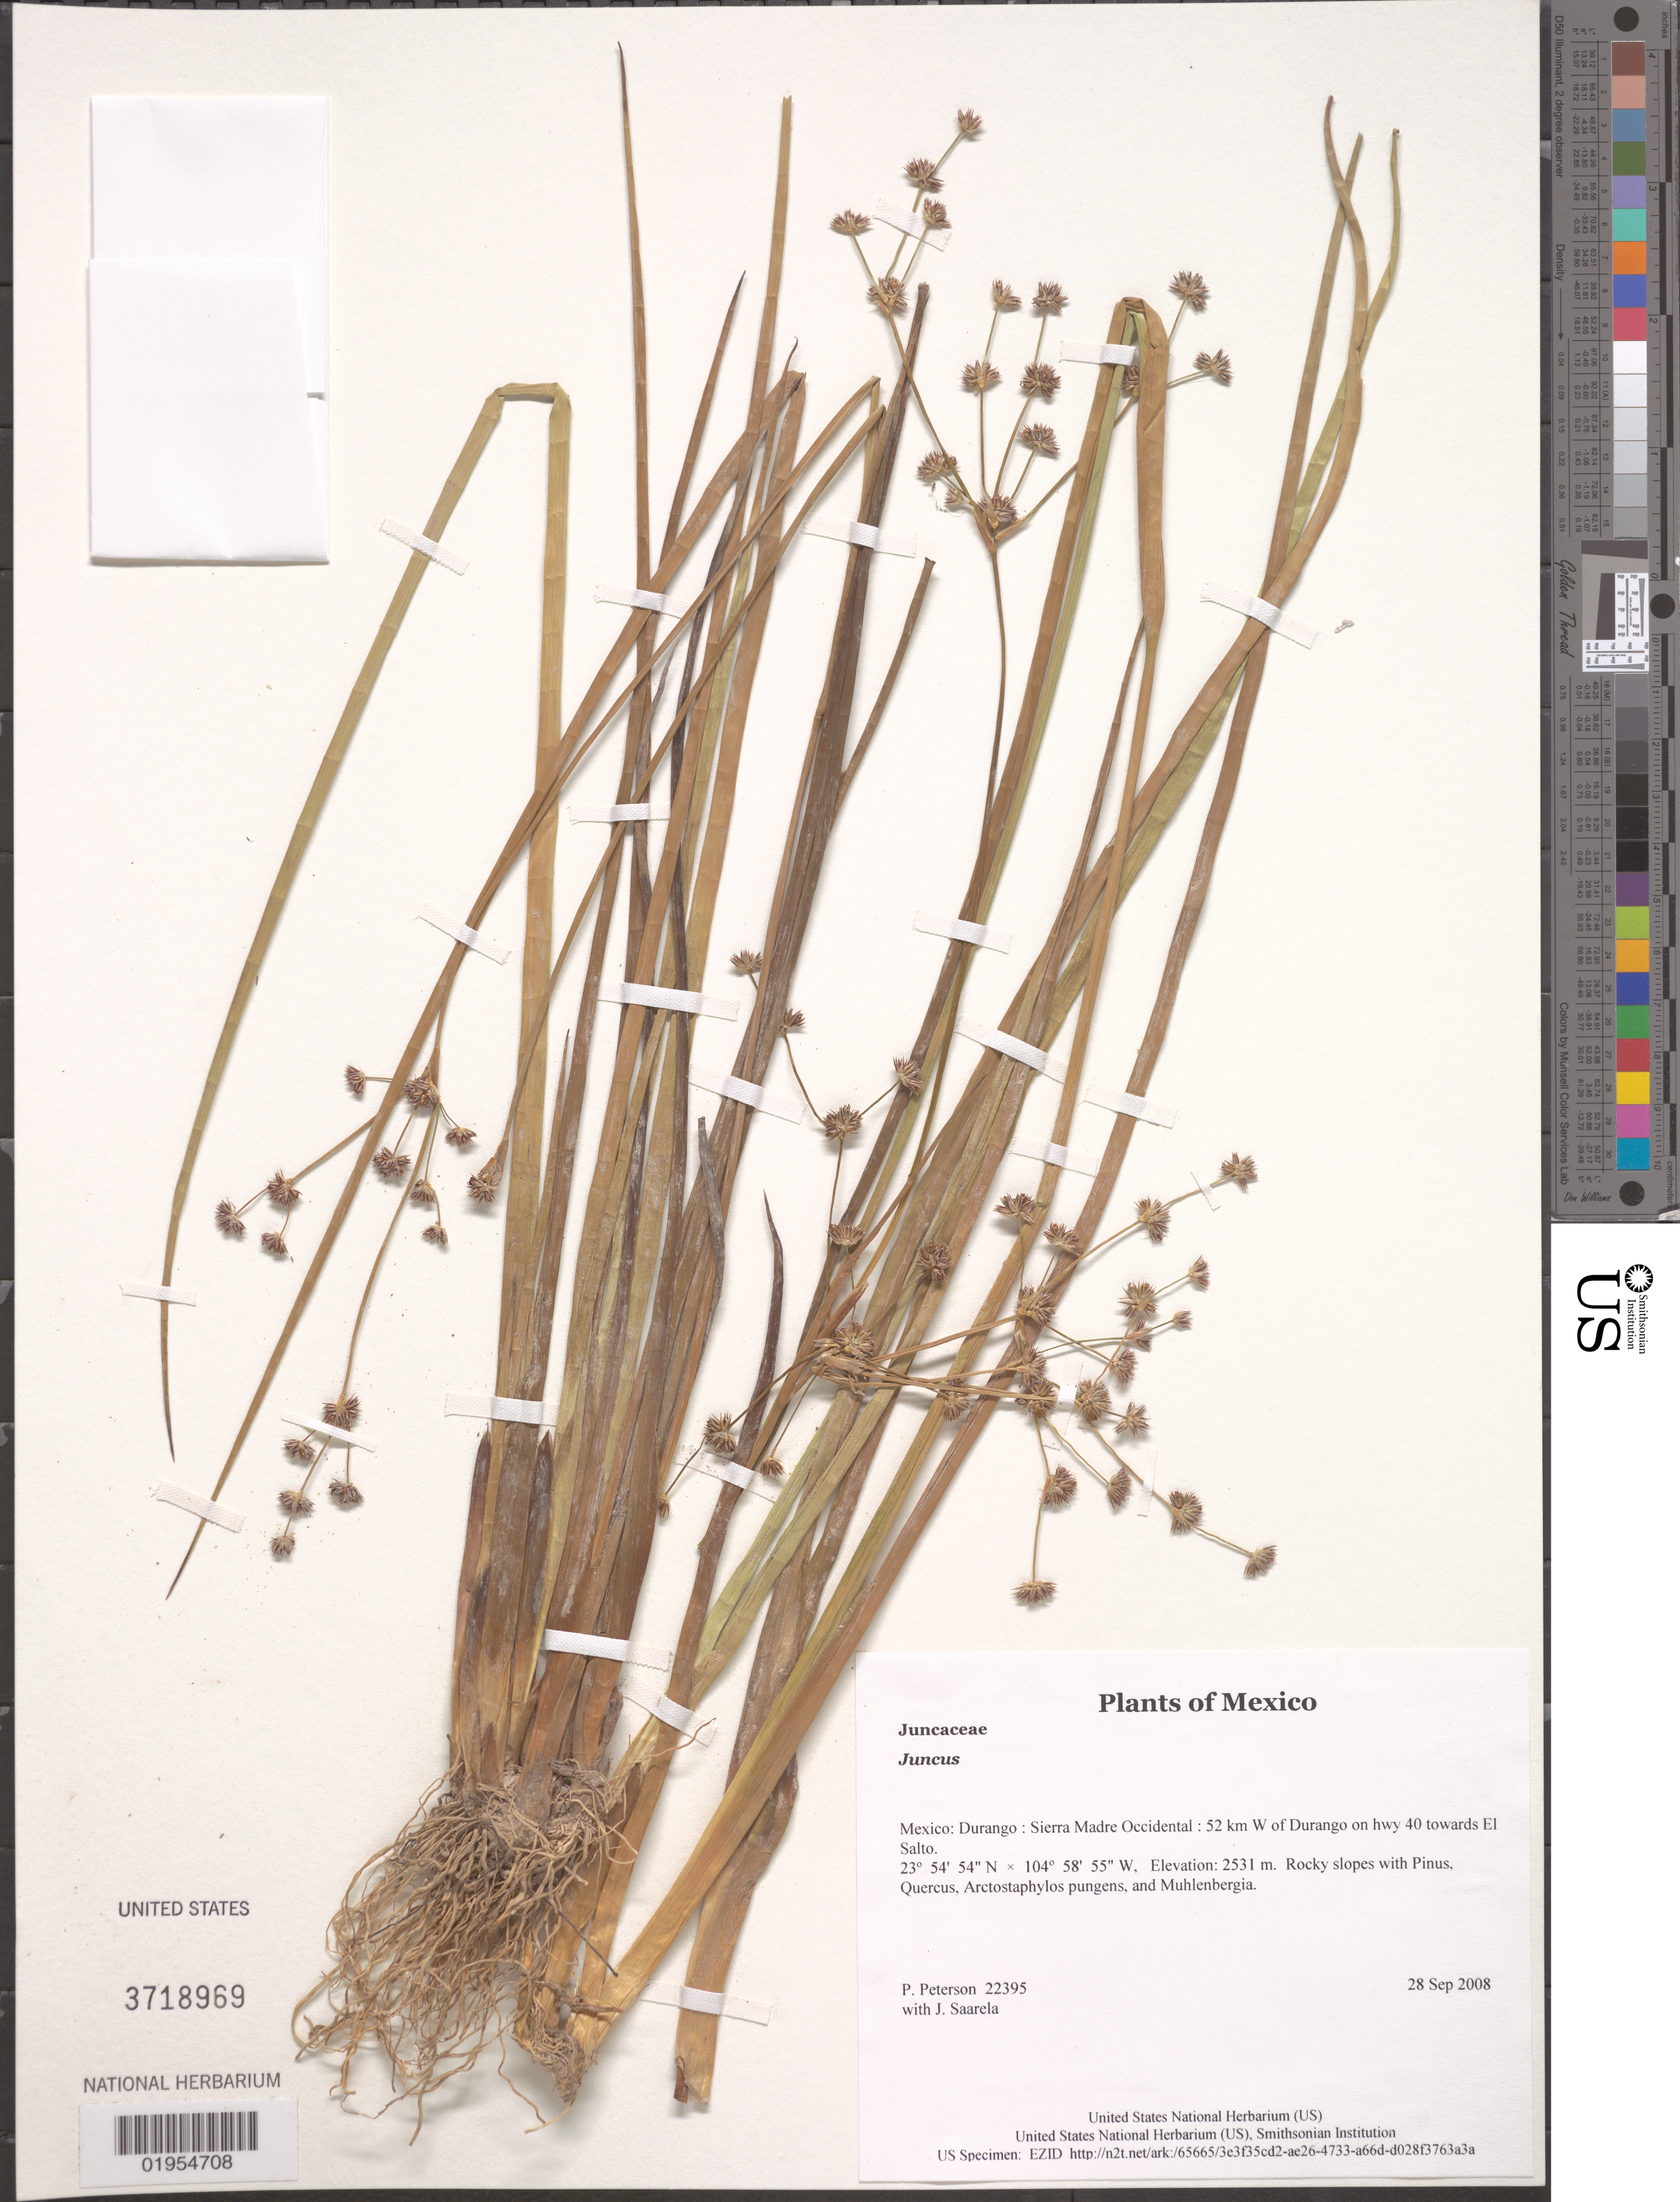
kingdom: Plantae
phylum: Tracheophyta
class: Liliopsida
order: Poales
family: Juncaceae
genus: Juncus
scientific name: Juncus sp.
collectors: P. M. Peterson & J. Saarela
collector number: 22395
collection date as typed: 28 Sep 2008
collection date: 2008-09-28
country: Mexico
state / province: Durango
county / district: Sierra Madre Occidental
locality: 52 km W of Durango on hwy 40 towards El Salto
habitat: Rocky slopes with Pinus, Quercus, Arctostaphylos pungens, and Muhlenbergia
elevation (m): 2531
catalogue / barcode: US 3718969